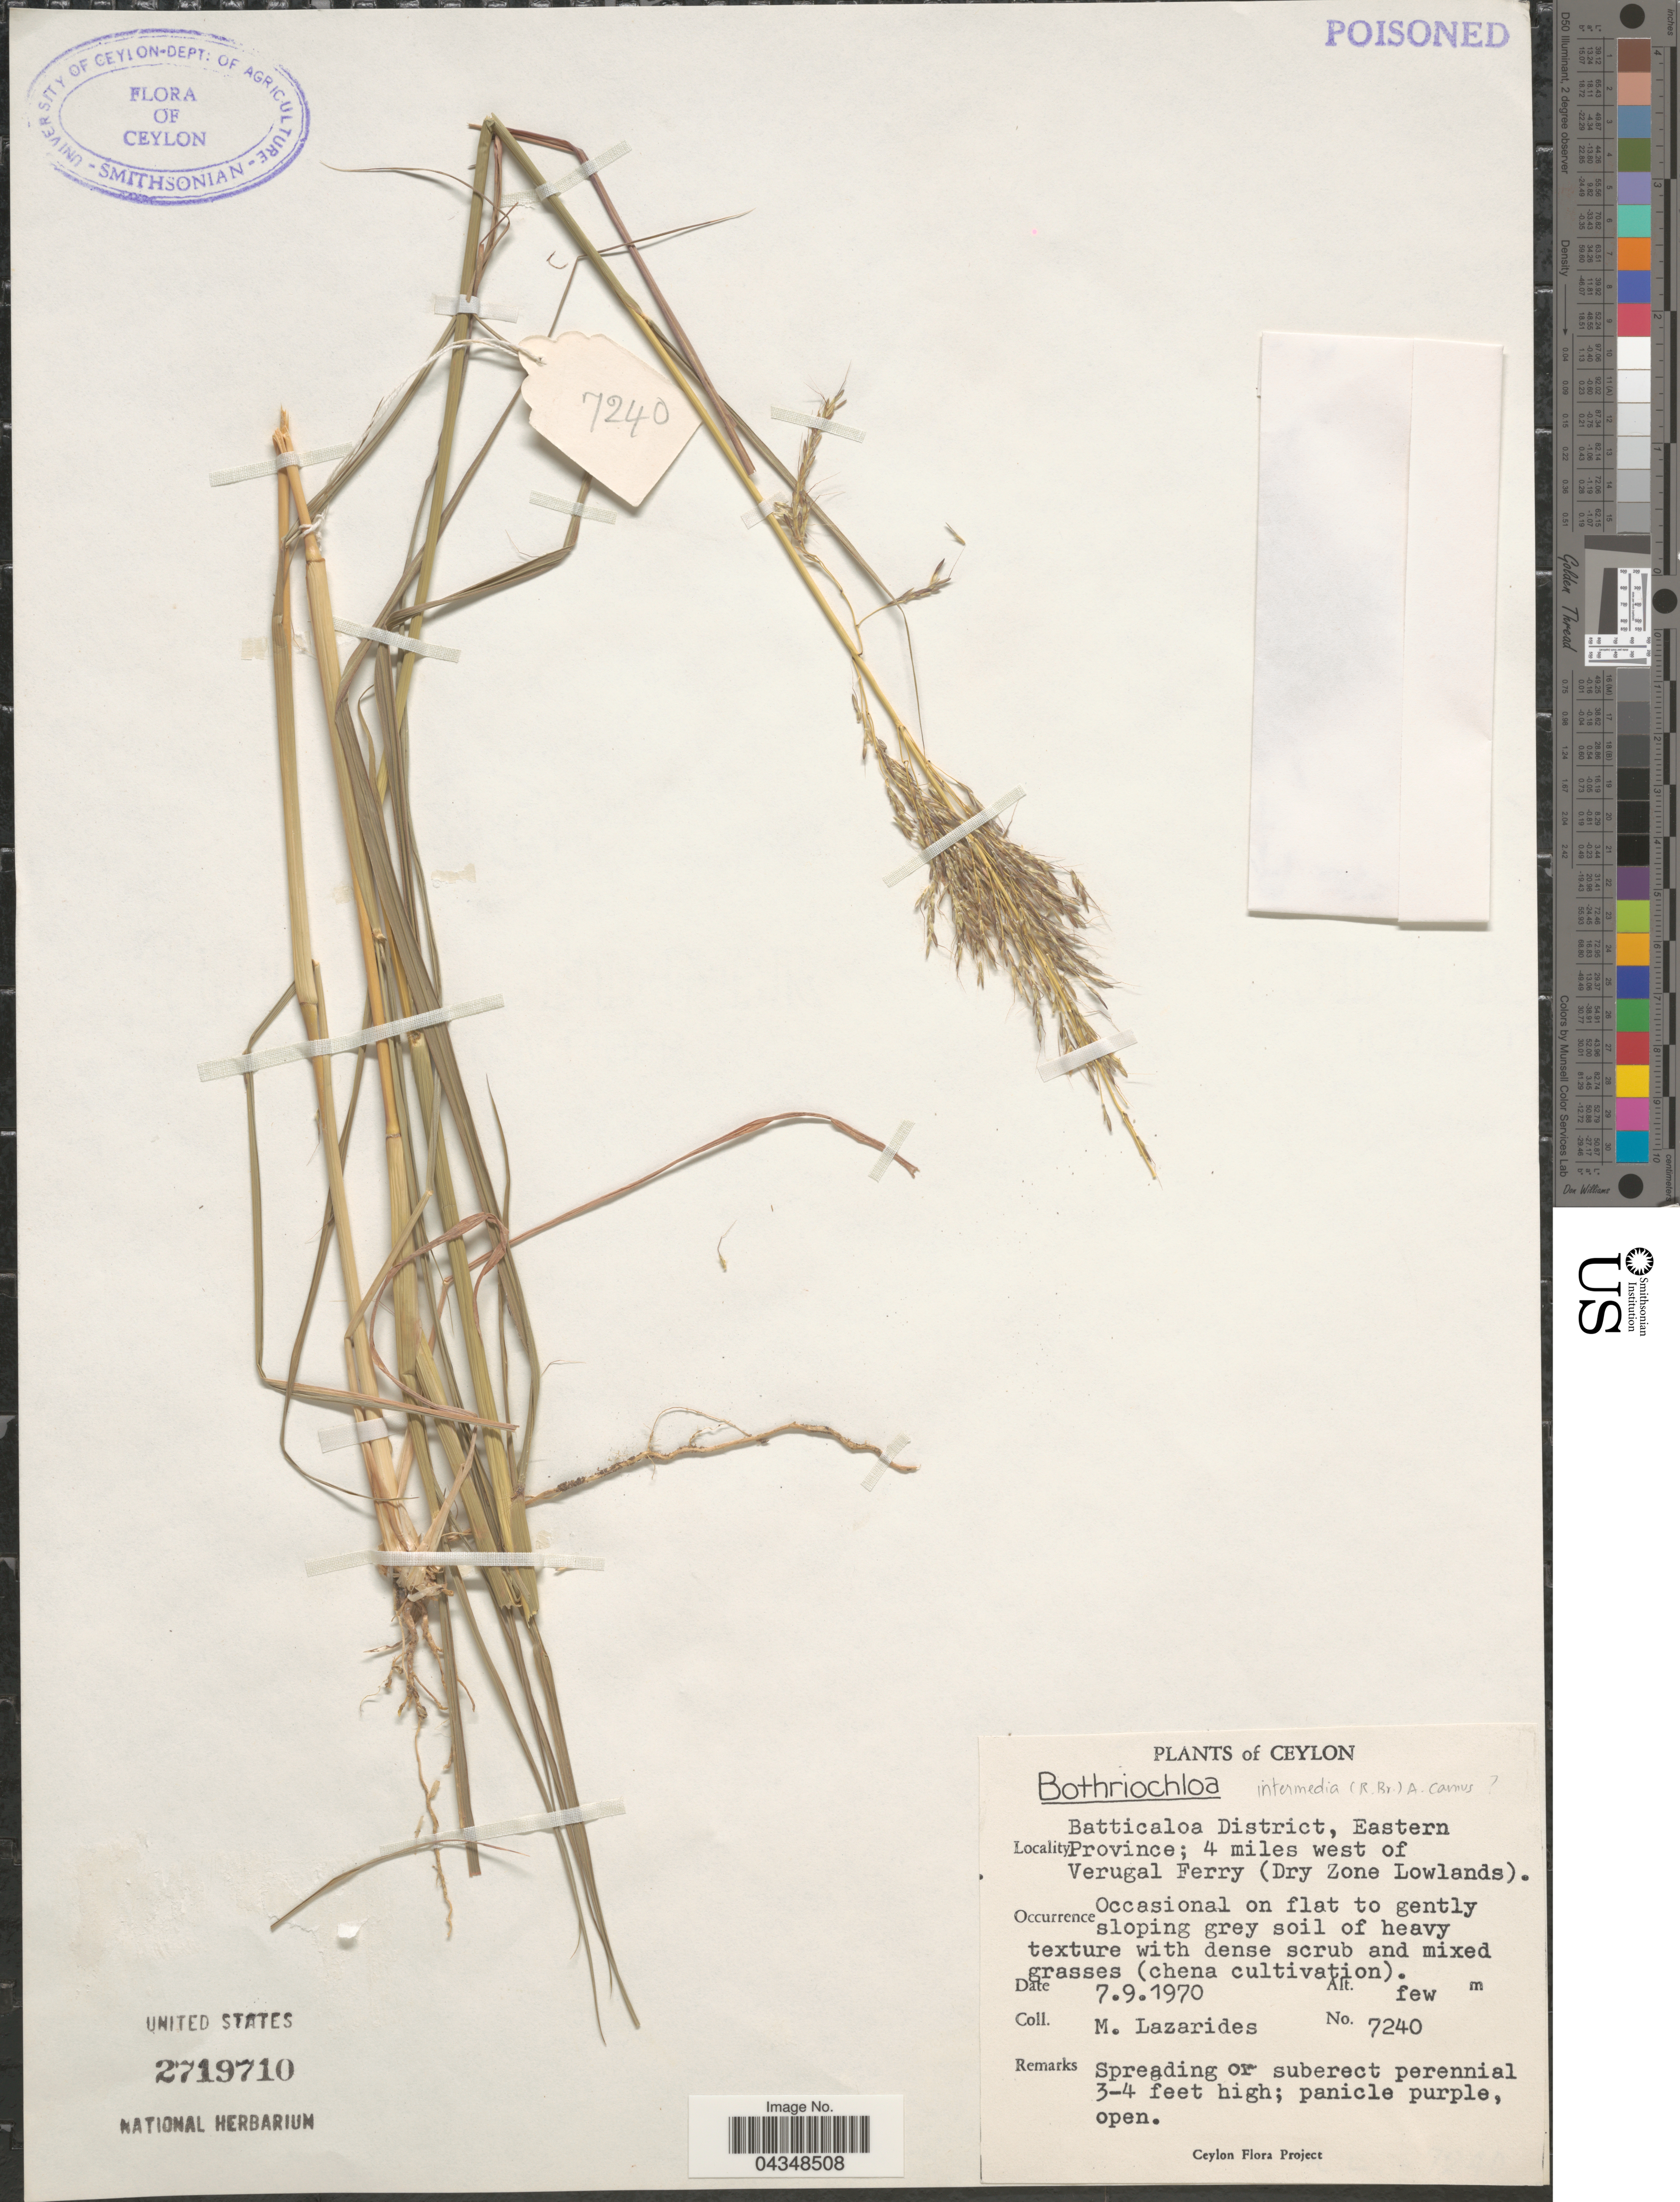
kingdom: Plantae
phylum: Tracheophyta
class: Liliopsida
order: Poales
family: Poaceae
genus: Bothriochloa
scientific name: Bothriochloa bladhii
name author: (Retz.) S.T. Blake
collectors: M. Lazarides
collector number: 7240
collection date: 1970-09-07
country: Sri Lanka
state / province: Eastern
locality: Ceylon. Batticaloa District, Eastern Province; 4 miles west of Verugal Ferry (Dry Zone Lowlands).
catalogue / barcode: US 2719710